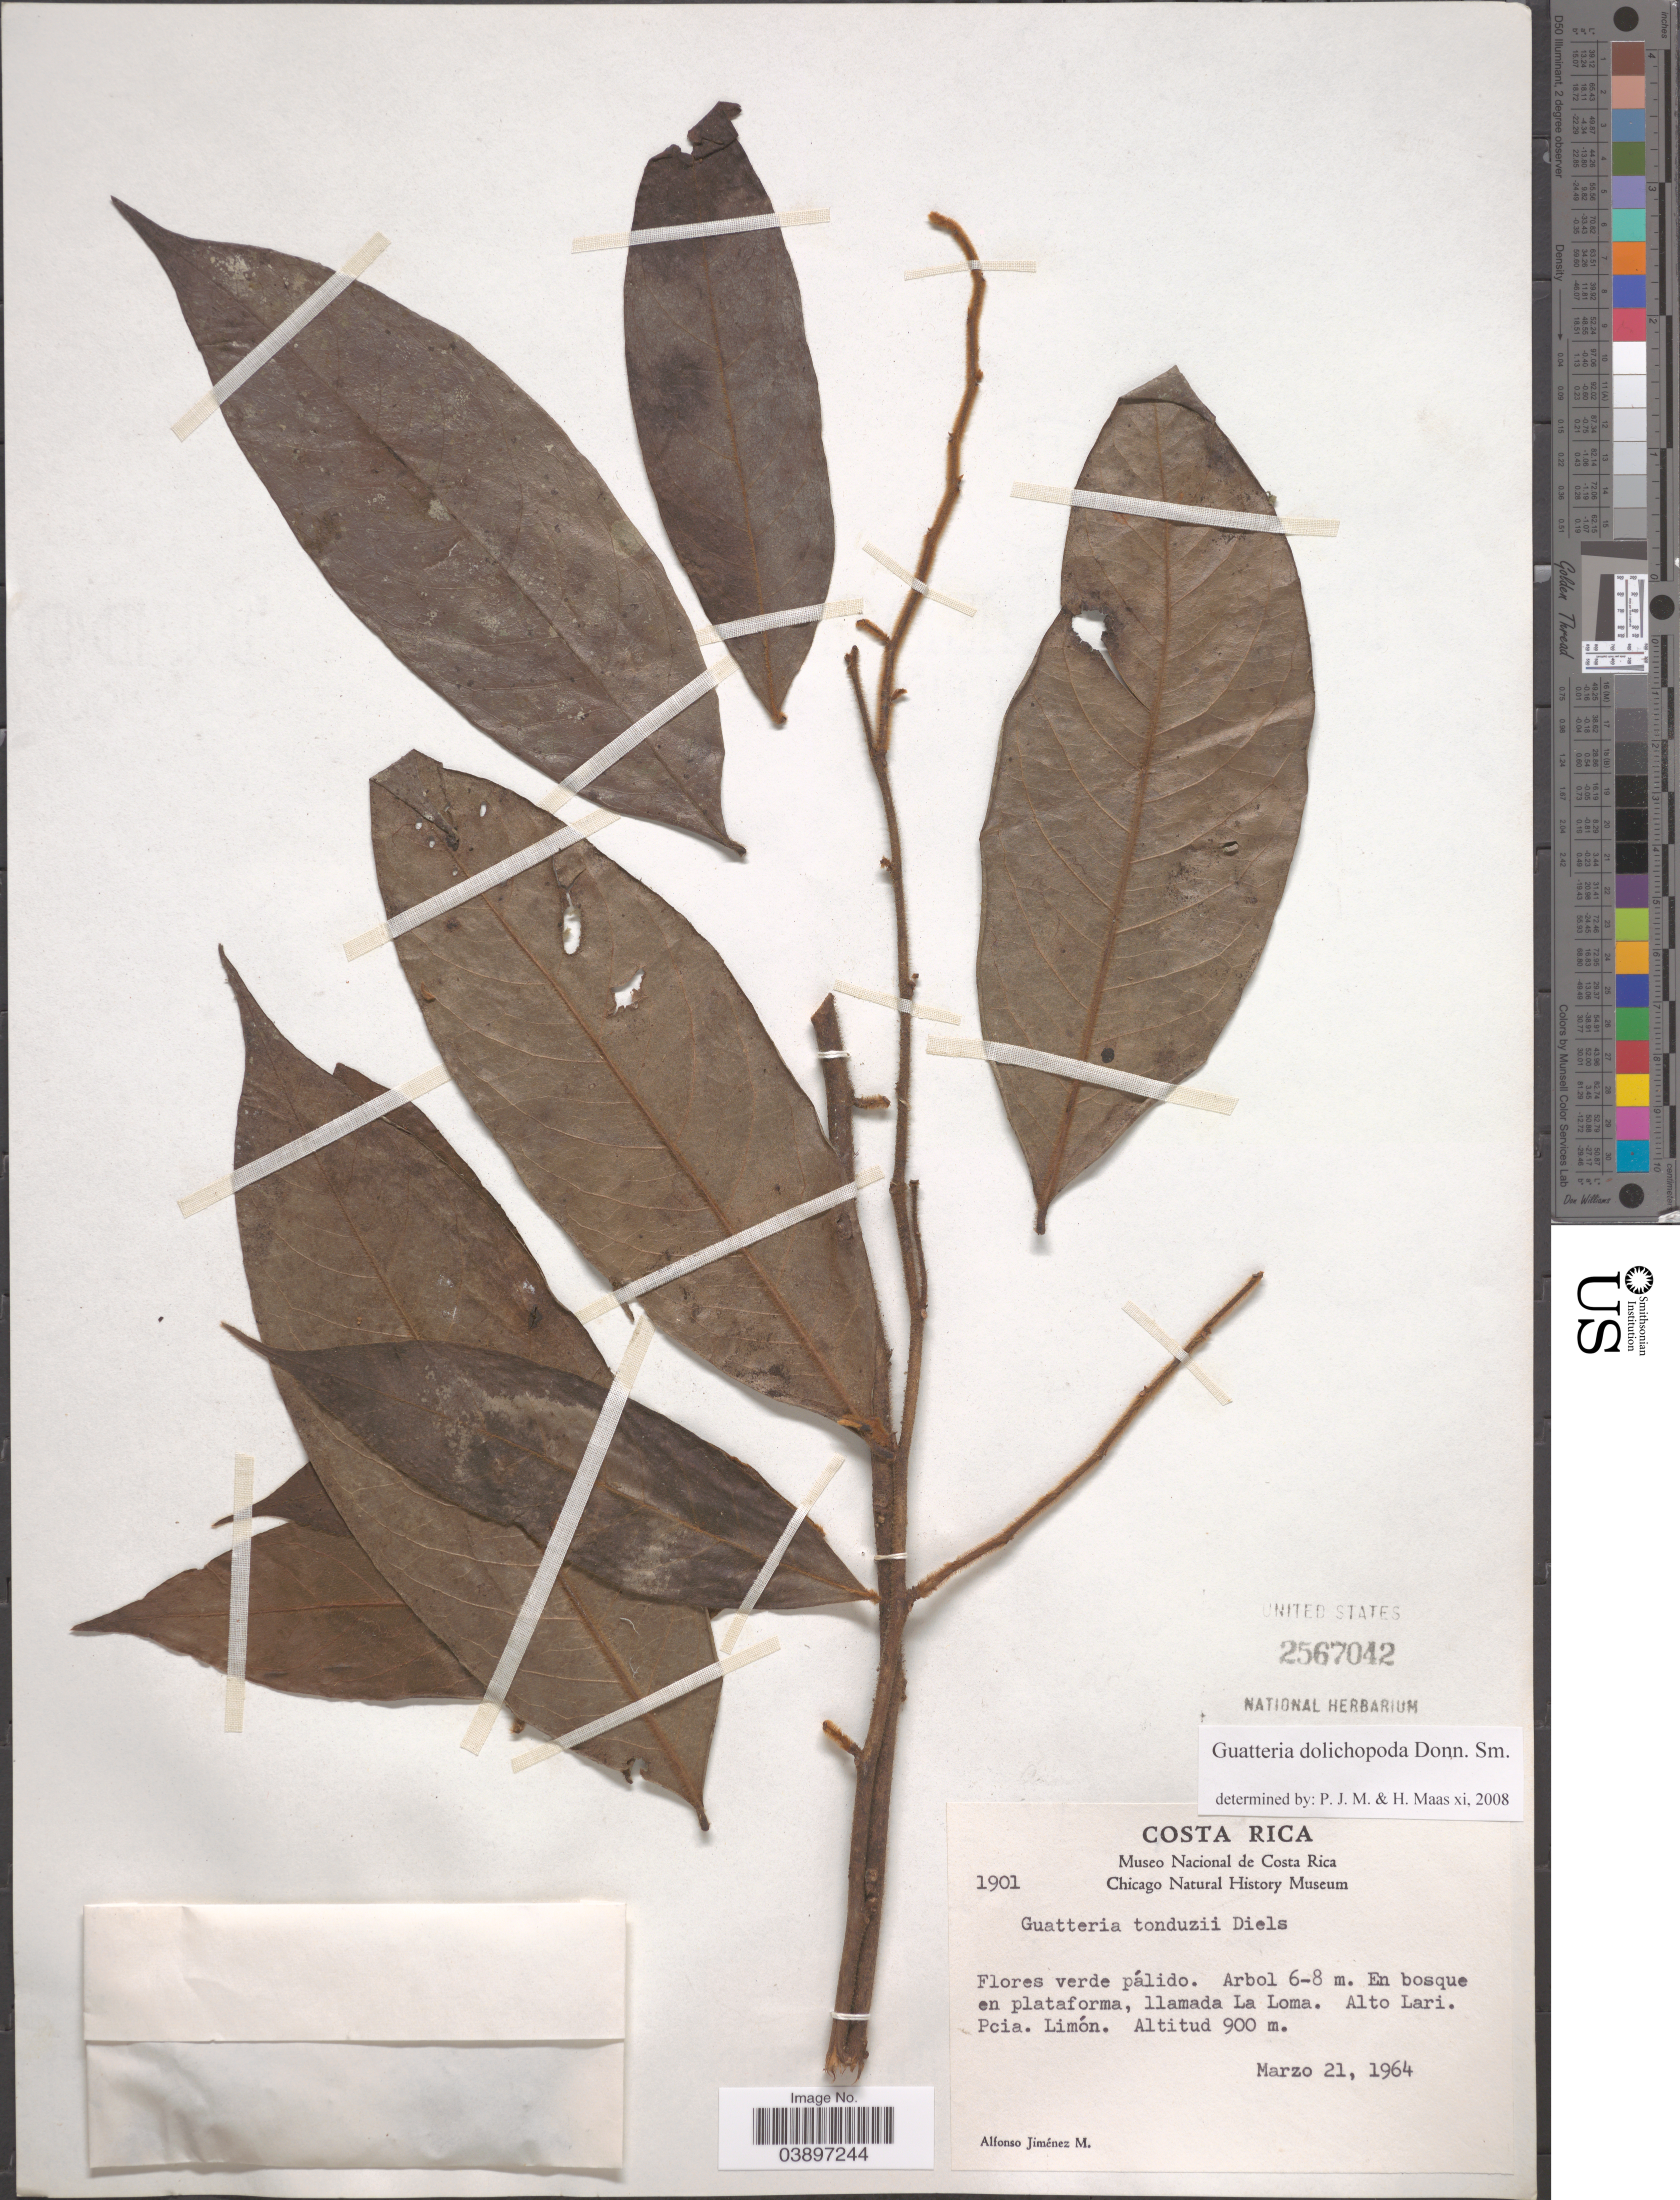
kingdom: Plantae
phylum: Tracheophyta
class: Magnoliopsida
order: Magnoliales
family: Annonaceae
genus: Guatteria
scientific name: Guatteria dolichopoda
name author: Donn. Sm.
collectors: A. Jimenez M.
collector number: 1901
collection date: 1964-03-21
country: Costa Rica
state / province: Limón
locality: Llamada La Loma. Alto Lari. Pcia. Limón.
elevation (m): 900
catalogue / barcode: US 2567042